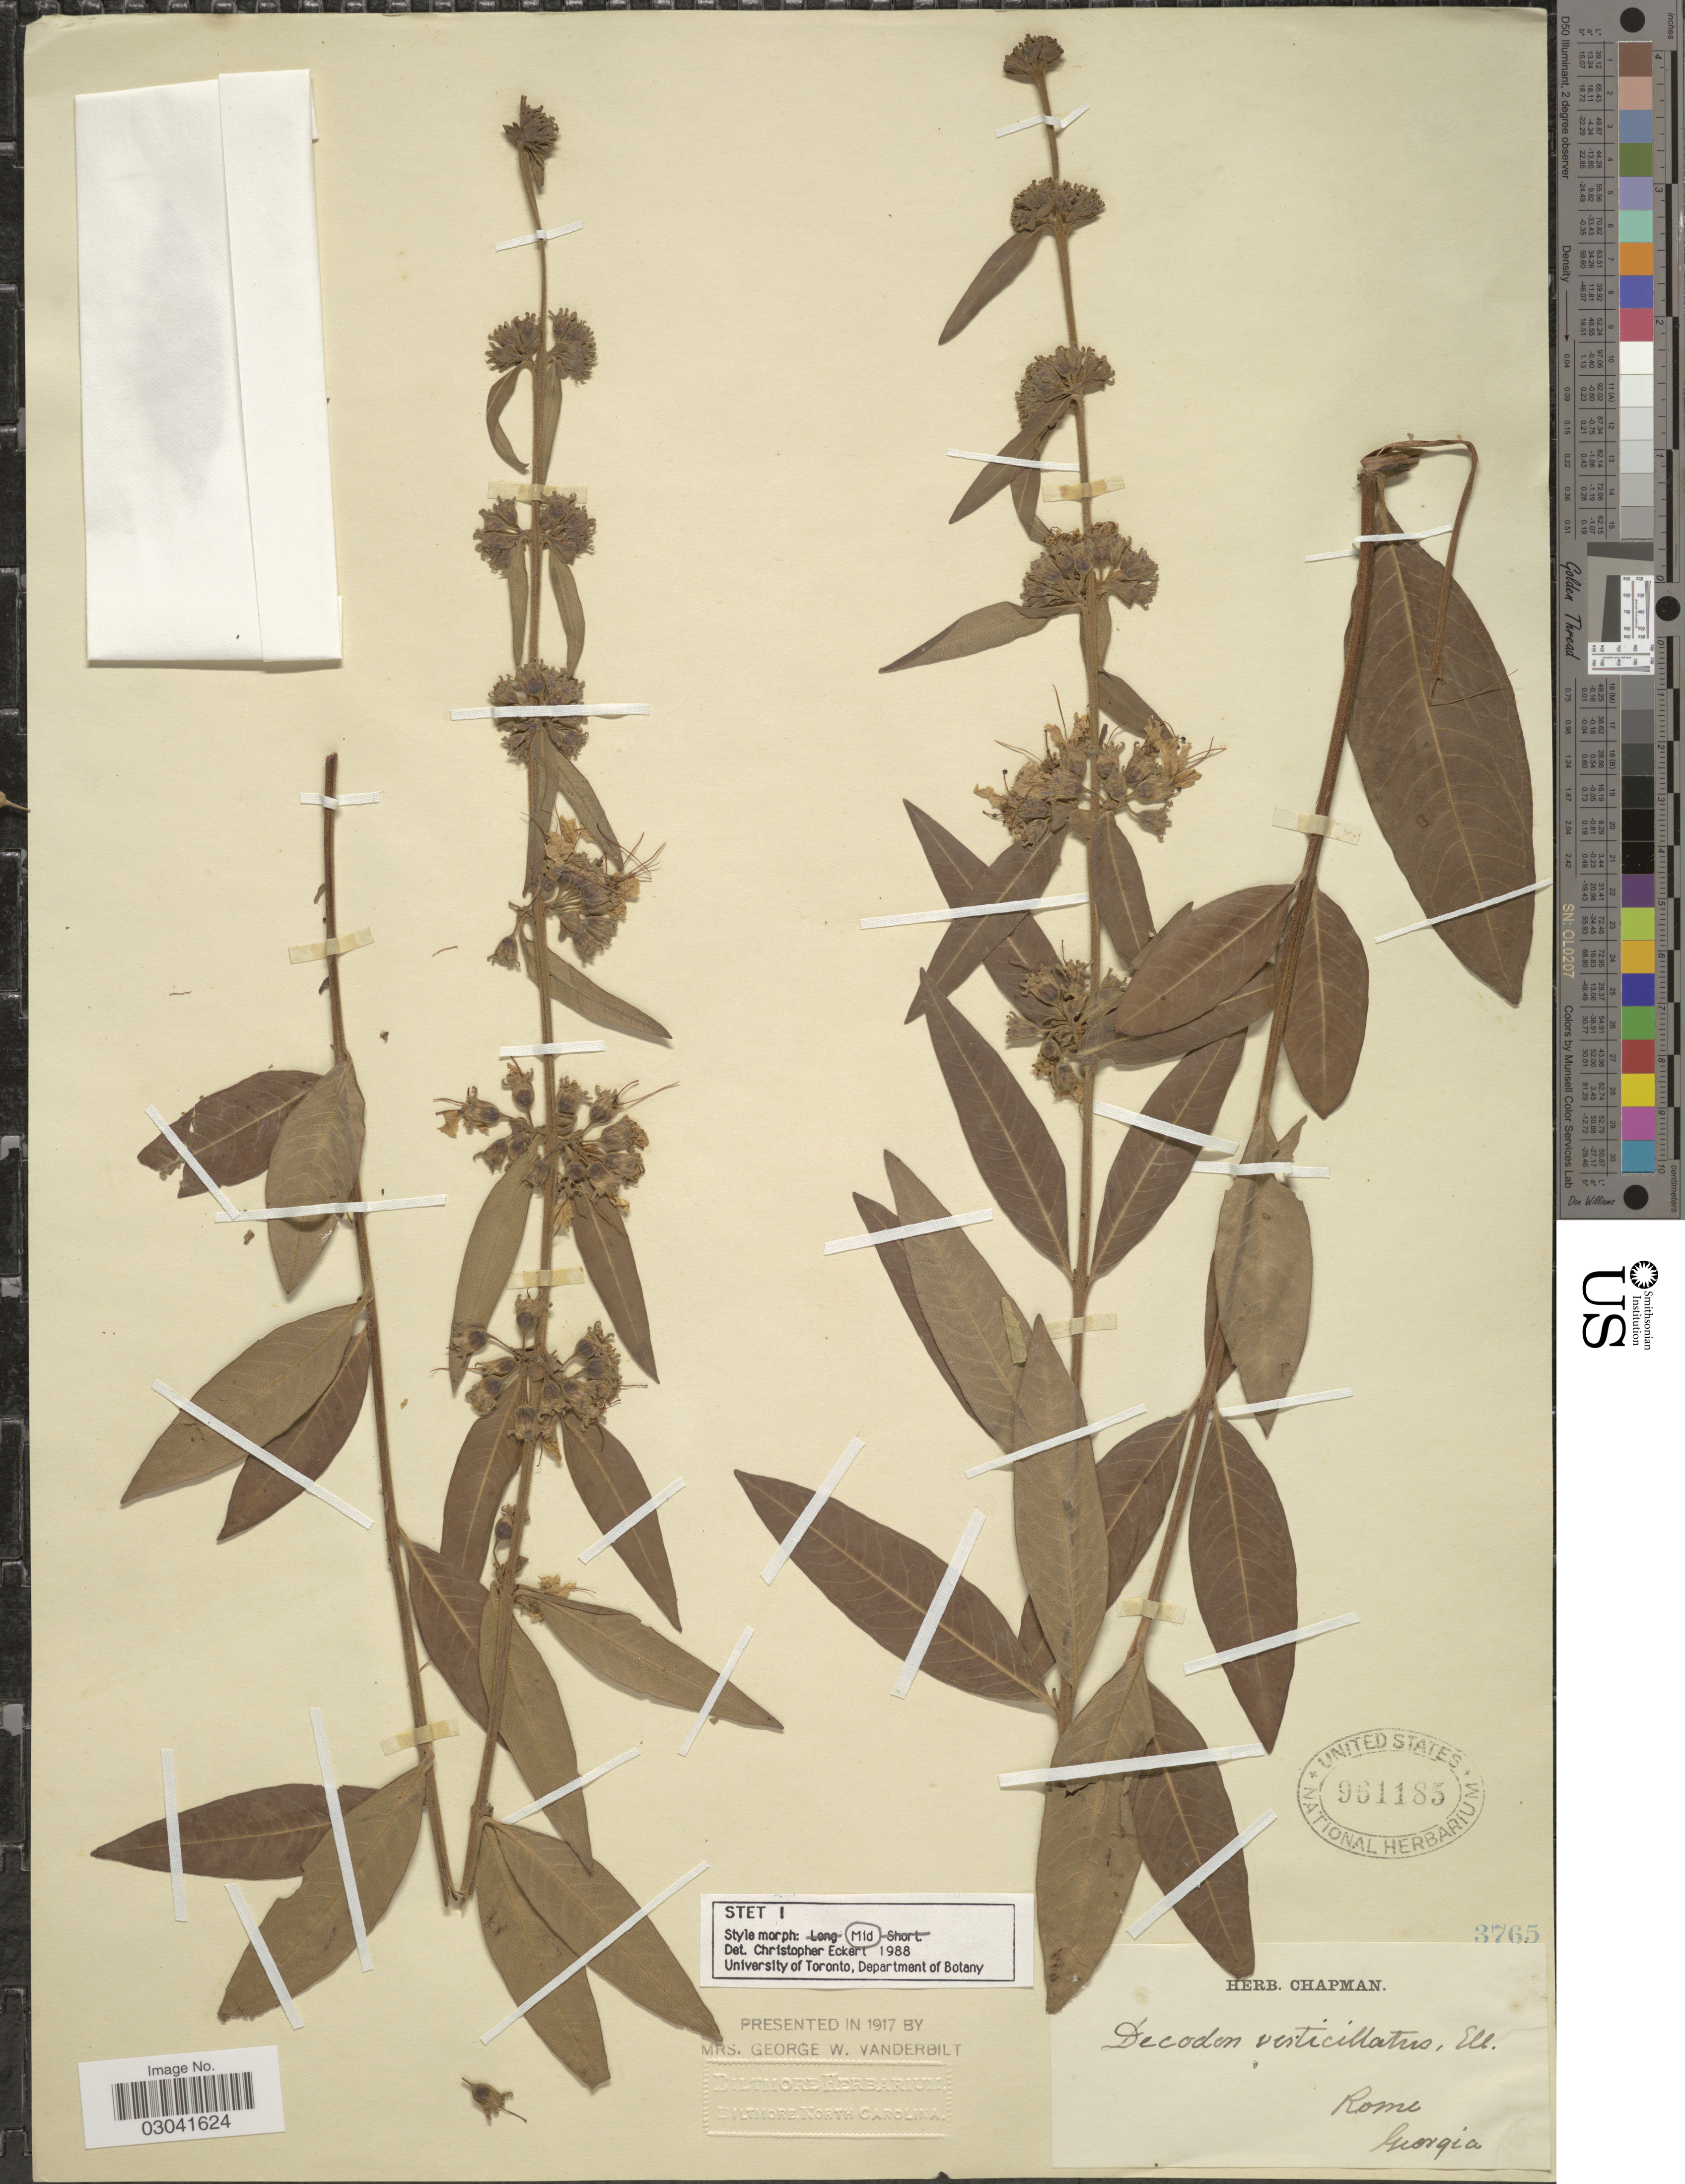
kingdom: Plantae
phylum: Tracheophyta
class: Magnoliopsida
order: Myrtales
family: Lythraceae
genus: Decodon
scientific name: Decodon verticillatus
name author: (L.) Elliott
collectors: ex herb. Chapman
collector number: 3765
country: United States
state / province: Georgia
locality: Rome.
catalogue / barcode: US 961185